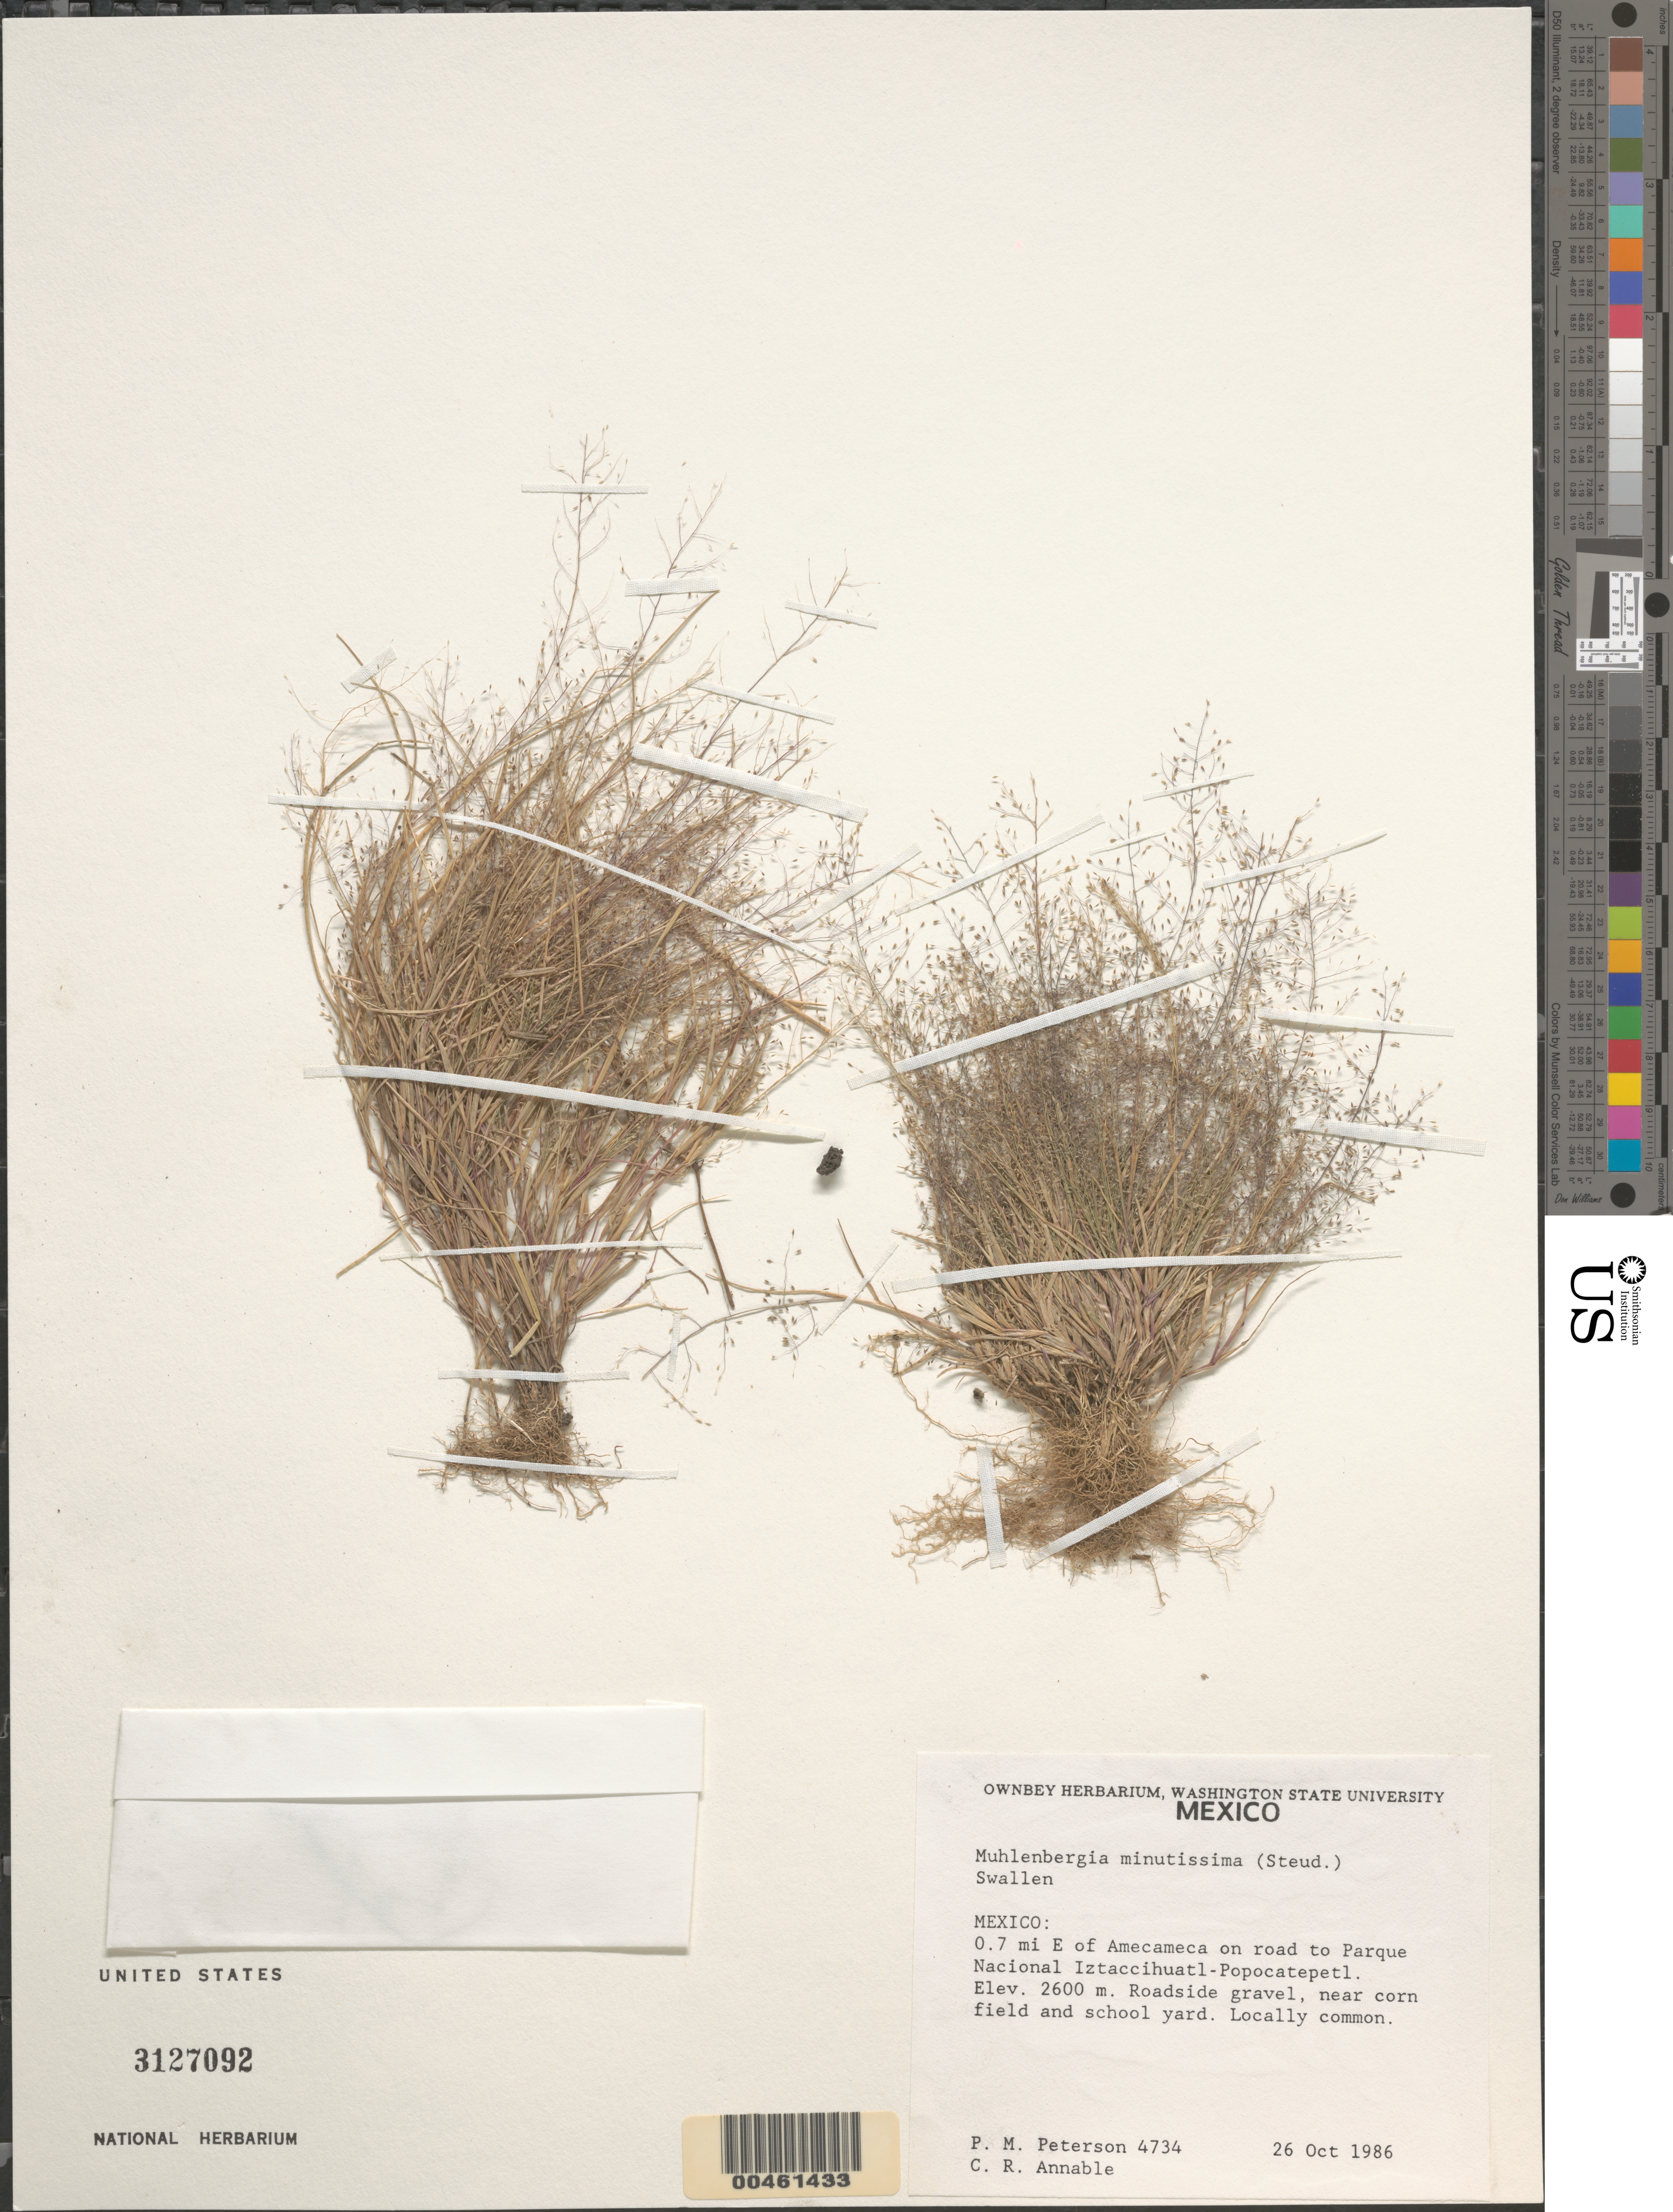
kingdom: Plantae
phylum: Tracheophyta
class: Liliopsida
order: Poales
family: Poaceae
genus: Muhlenbergia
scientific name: Muhlenbergia minutissima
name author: (Steud.) Swallen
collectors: P. M. Peterson & C. R. Annable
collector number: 04734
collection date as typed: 26 Oct 1986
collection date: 1986-10-26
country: Mexico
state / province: México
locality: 0.7 miles E of Amecameca on road to Parque Nacional Iztaccihuatl-Popocatepetl.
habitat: Roadside gravel, near corn field and school yard.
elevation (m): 2600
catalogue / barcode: US 3127092